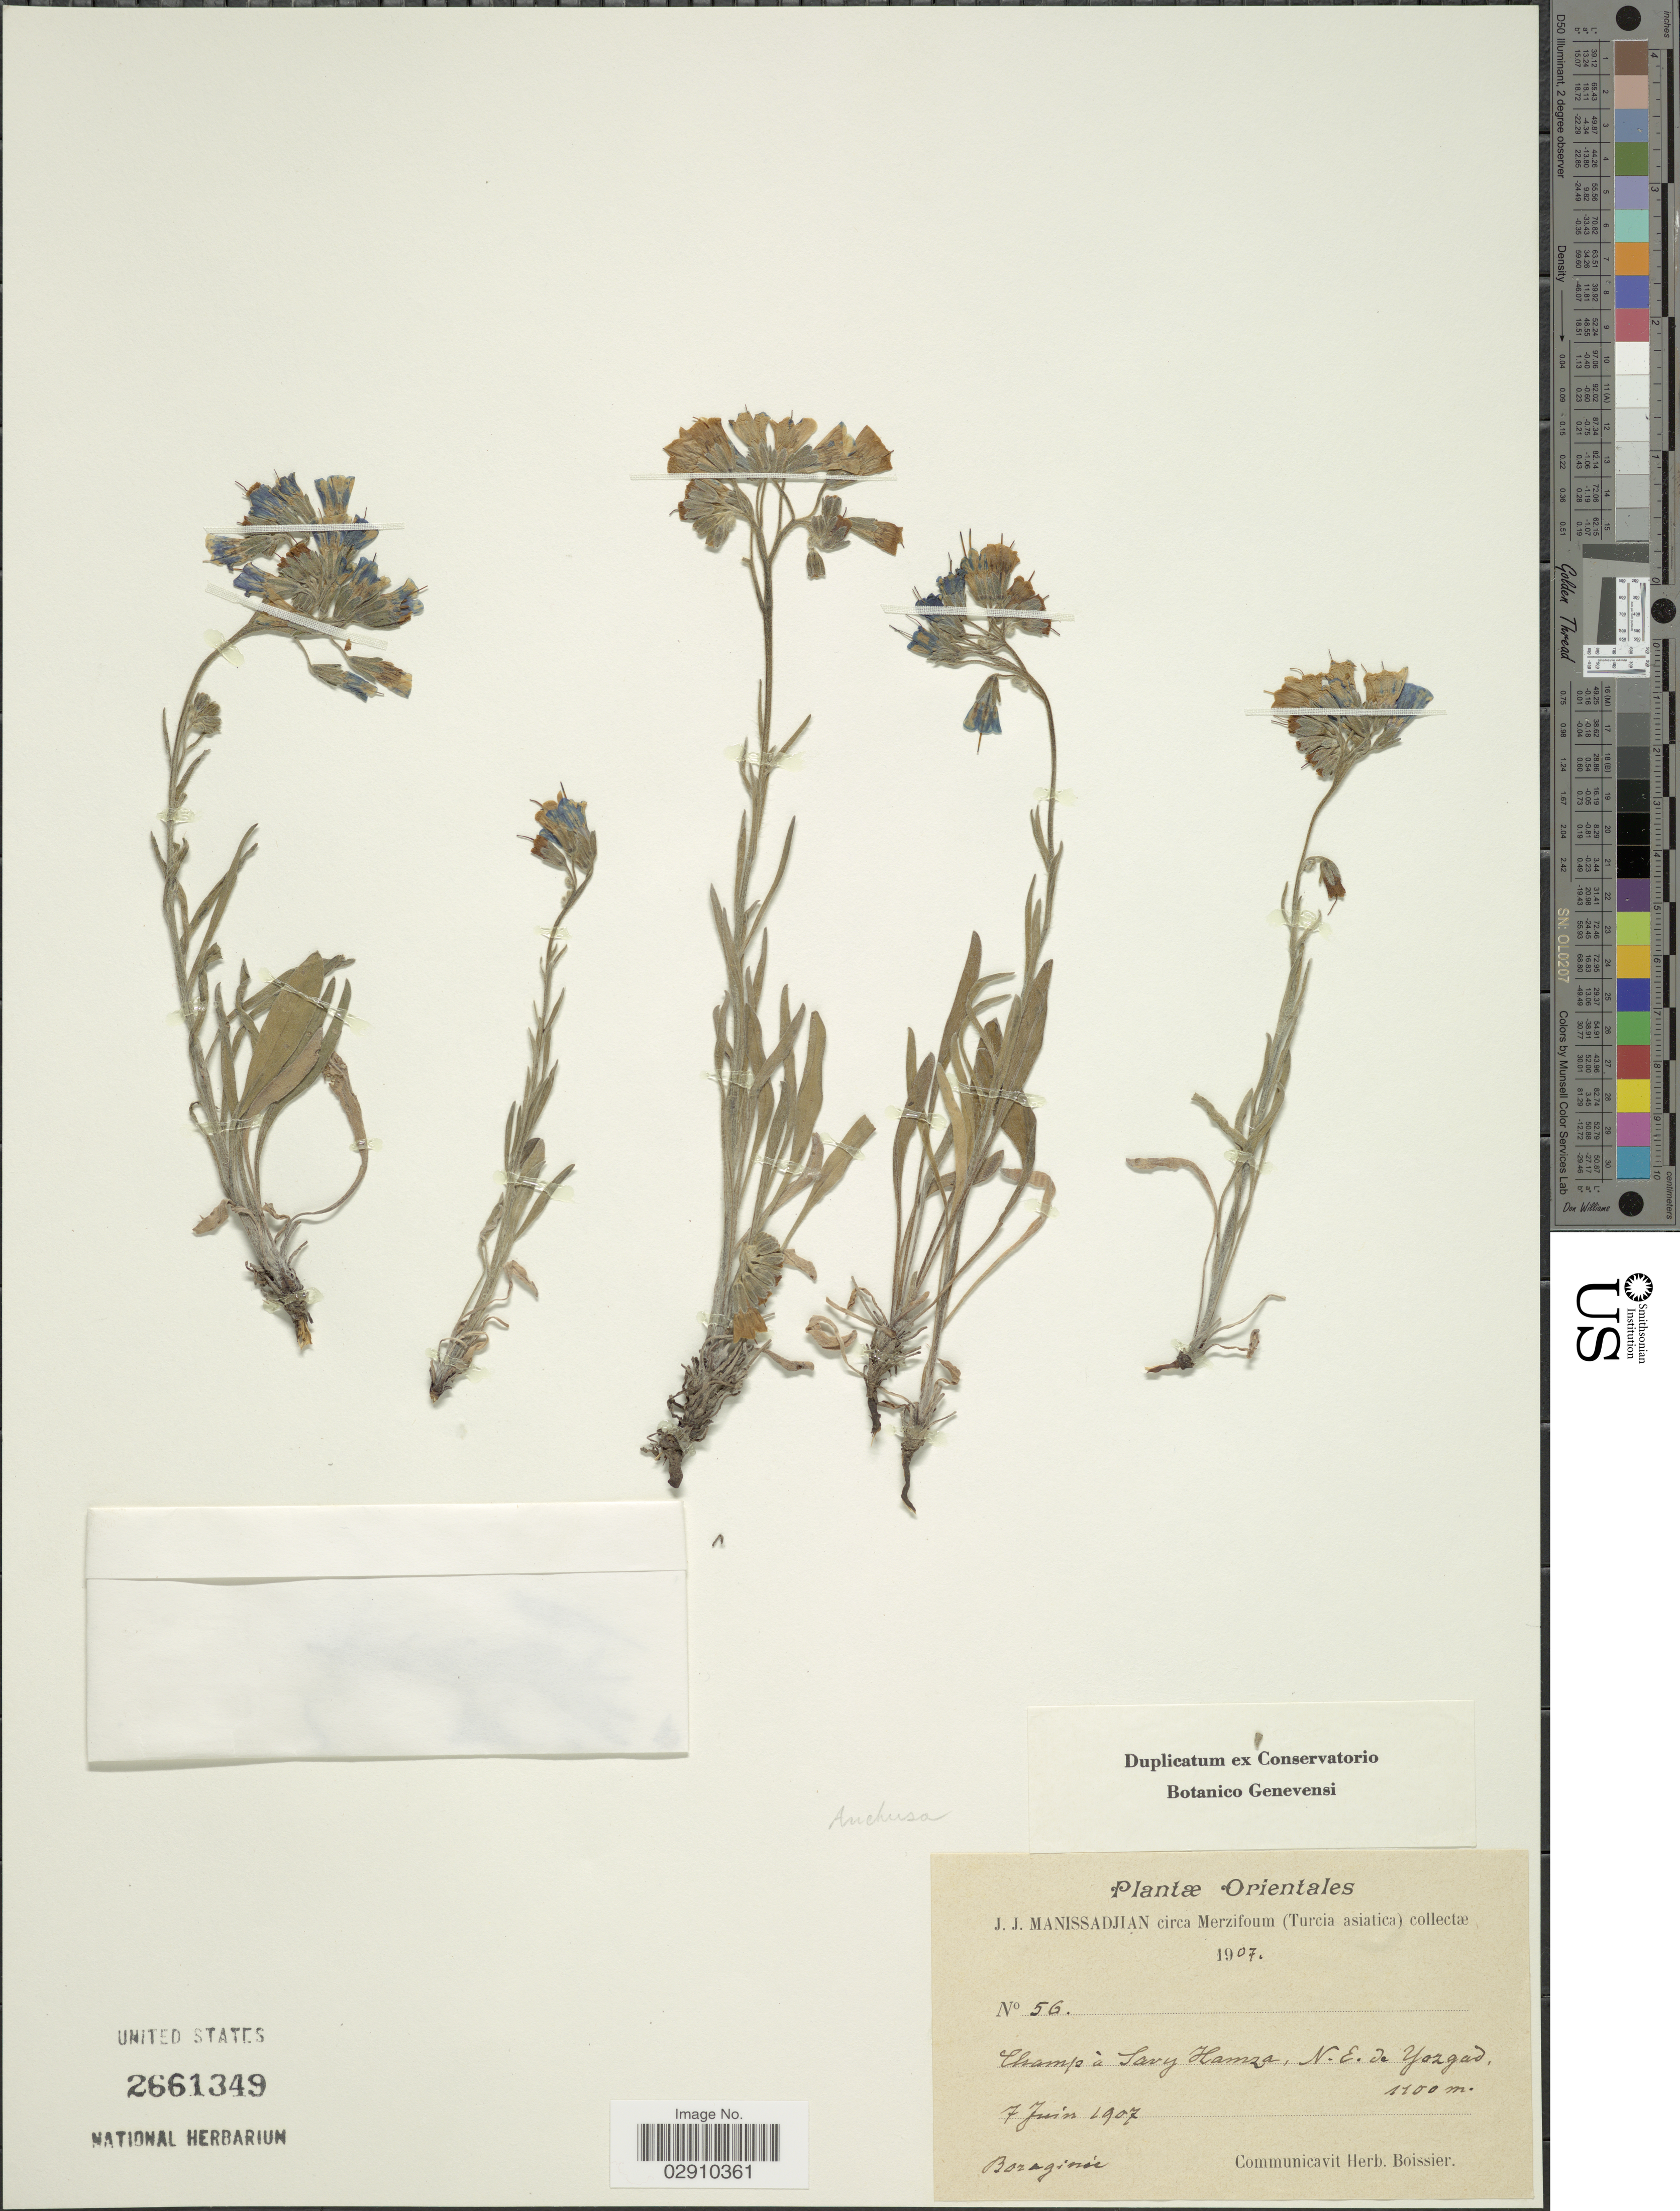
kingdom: Plantae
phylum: Tracheophyta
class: Magnoliopsida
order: Boraginales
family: Boraginaceae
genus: Anchusa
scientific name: Anchusa sp.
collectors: J. Manissadjian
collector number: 56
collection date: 1907-06-07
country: Turkey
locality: Orientales. Champ á Savy Hamza. N.E. de Yozgad.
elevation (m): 1100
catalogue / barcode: US 2661349